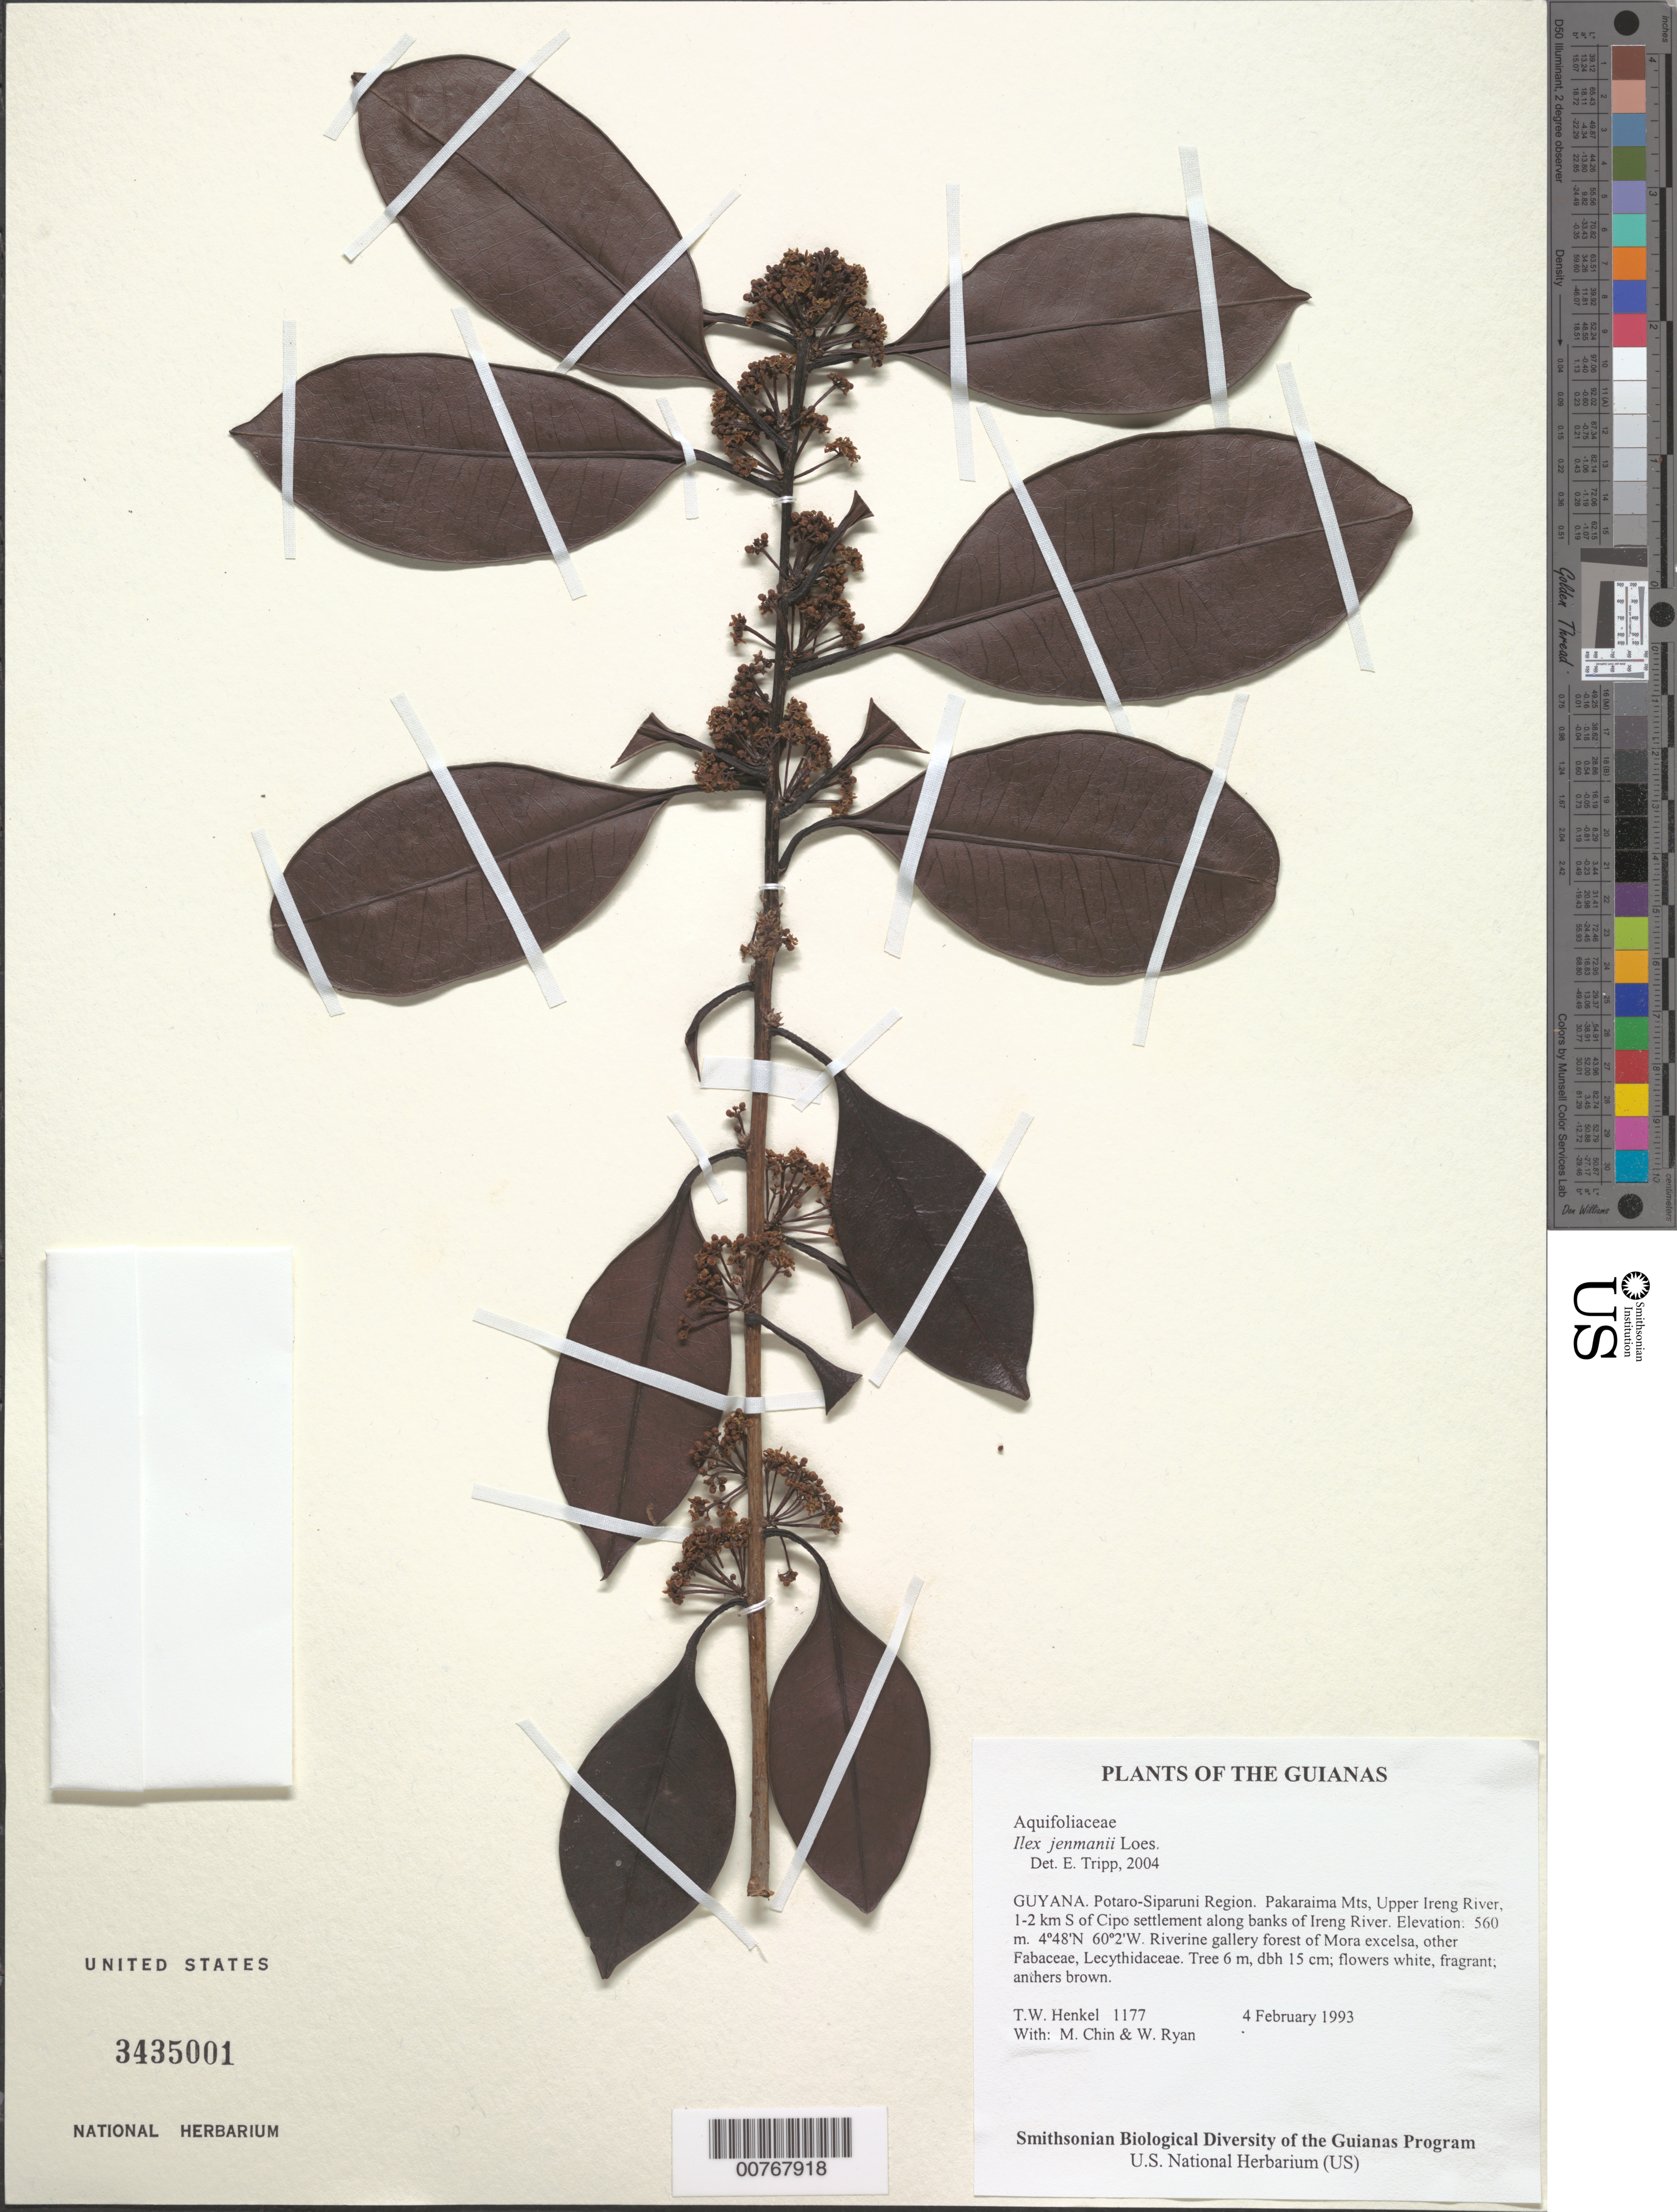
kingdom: Plantae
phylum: Tracheophyta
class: Magnoliopsida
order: Aquifoliales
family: Aquifoliaceae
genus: Ilex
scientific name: Ilex daphnogenea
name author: Reissek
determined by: Du Pasquier, P.-E.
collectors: T. Henkel, M. Chin & W. Ryan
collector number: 1177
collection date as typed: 4 February 1993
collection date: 1993-02-04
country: Guyana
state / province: Potaro-Siparuni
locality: Pakaraima Mts, Upper Ireng River, 1-2 km S of Cipo settlement along banks of Ireng River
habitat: Riverine gallery forest of Mora excelsa, other Fabaceae, Lecythidaceae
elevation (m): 560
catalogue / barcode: US 3435001